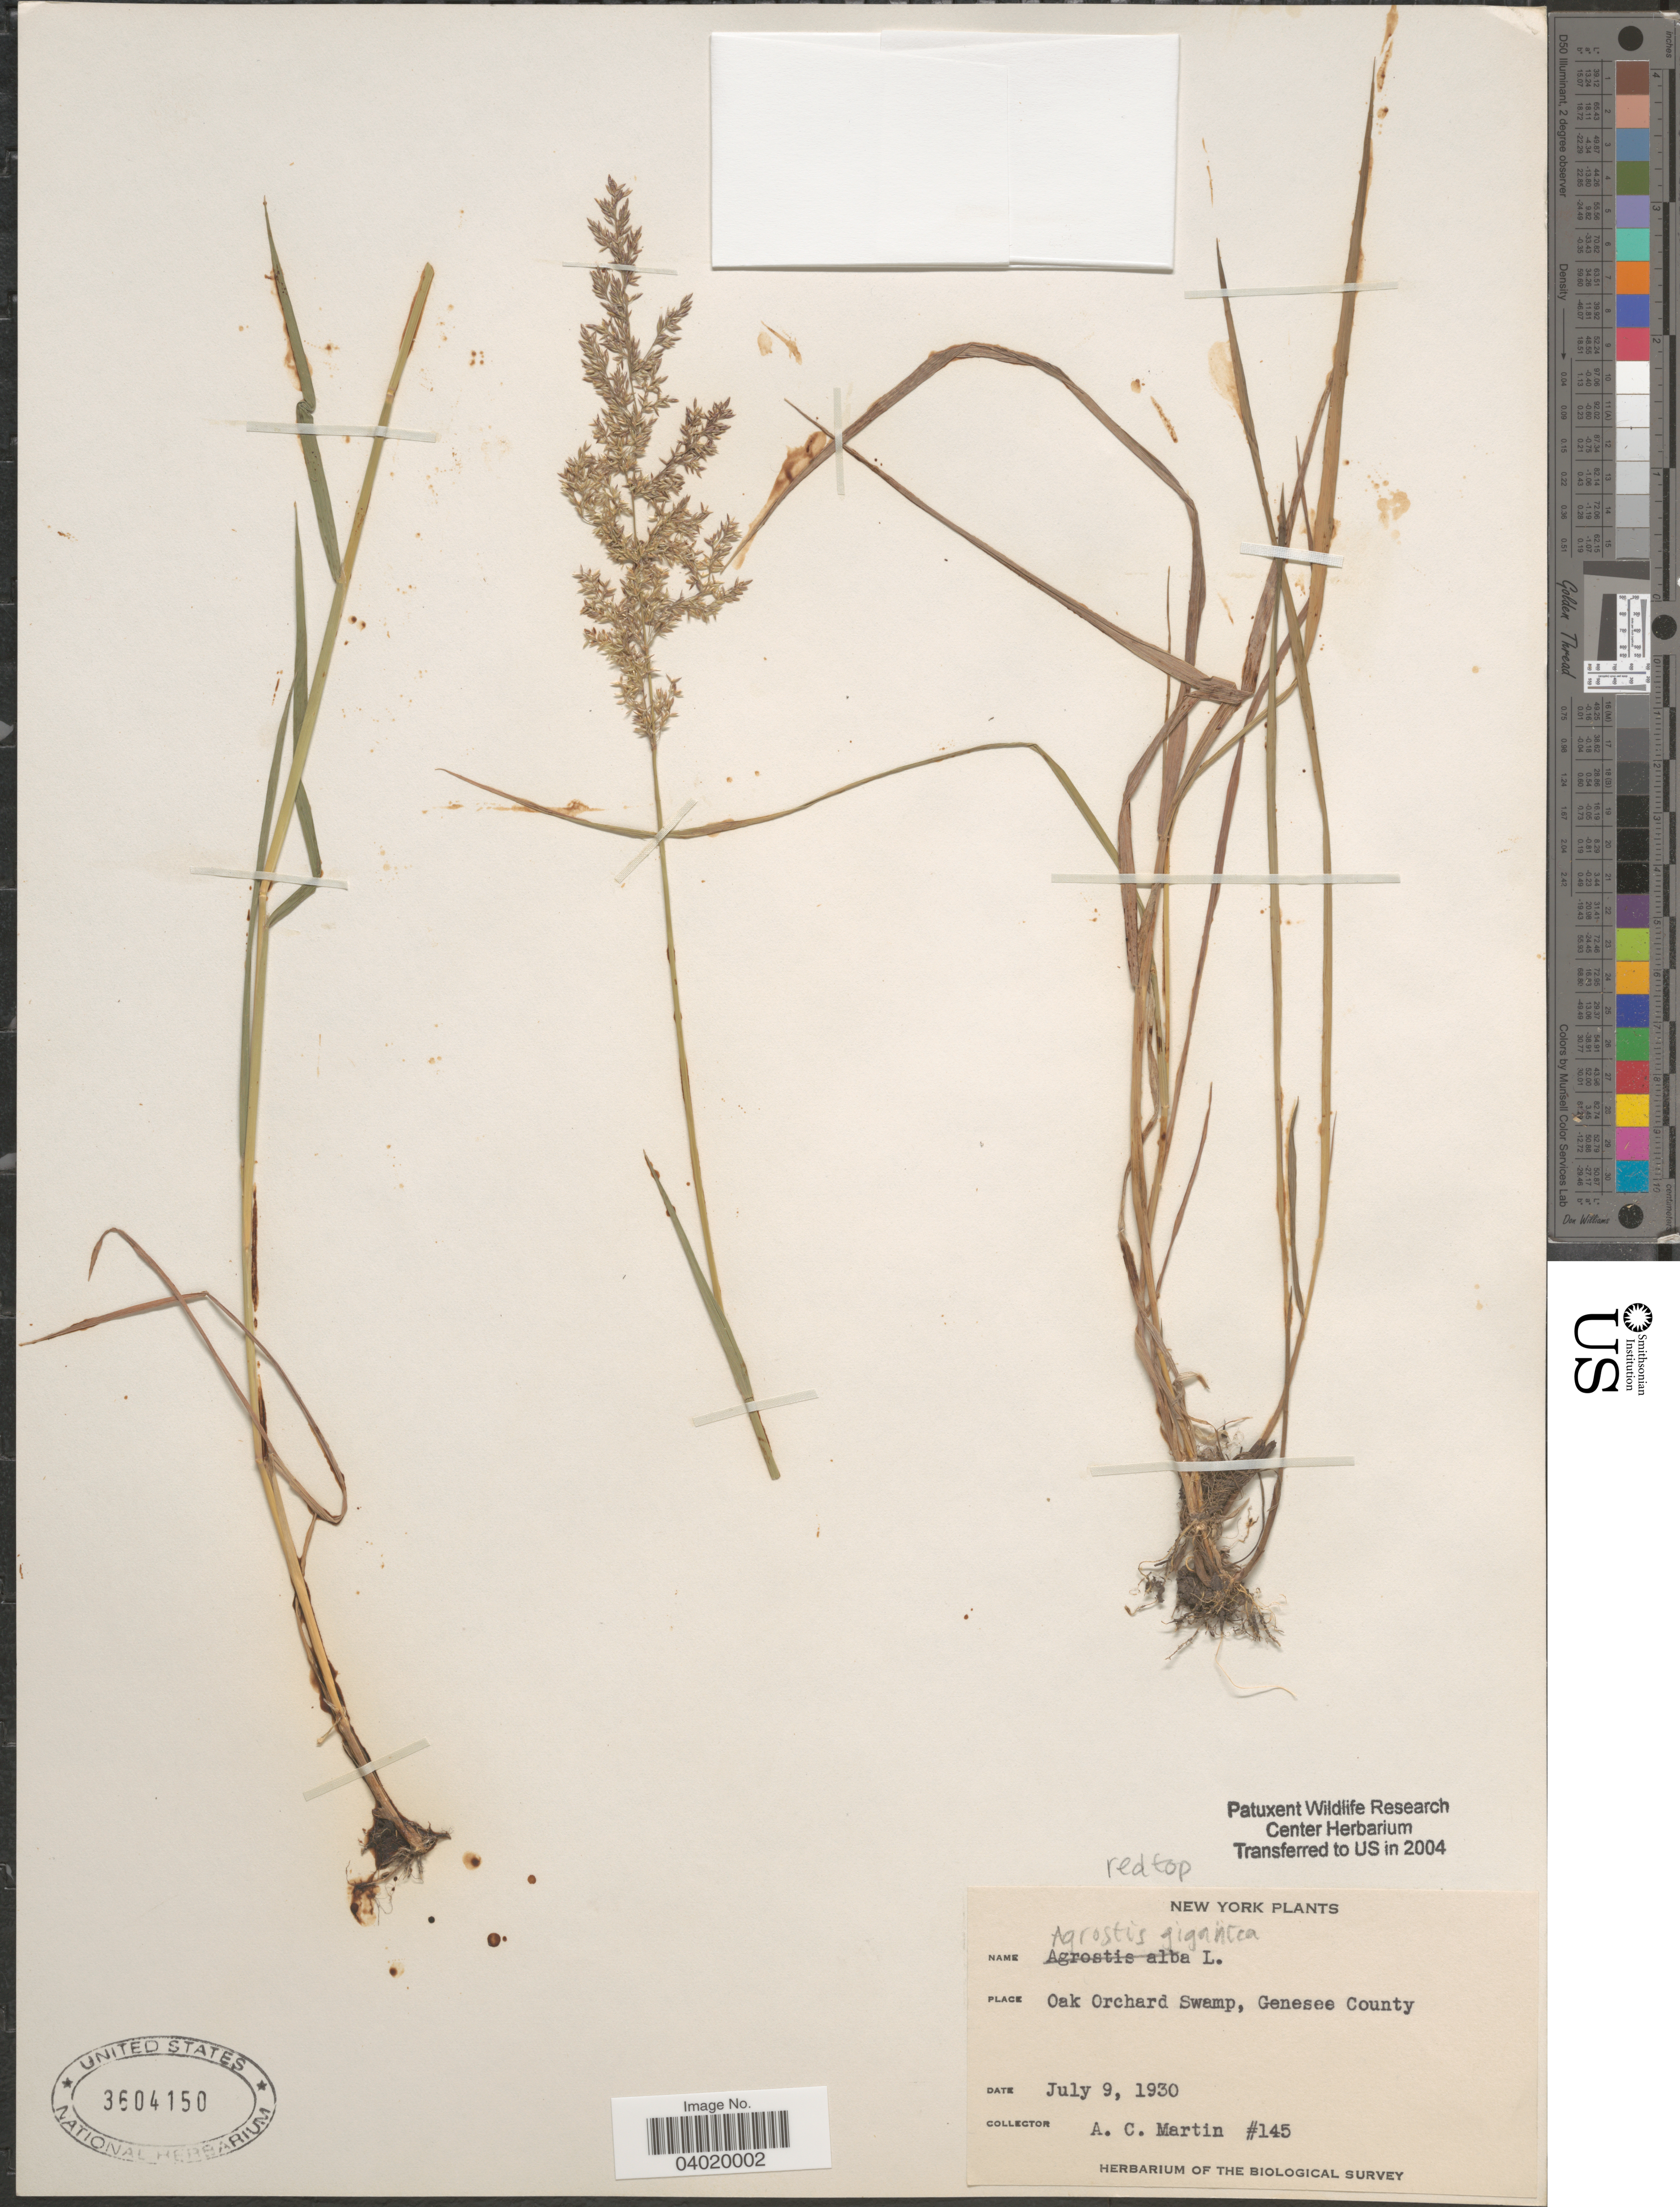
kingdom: Plantae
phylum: Tracheophyta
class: Liliopsida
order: Poales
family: Poaceae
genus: Agrostis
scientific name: Agrostis gigantea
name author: Roth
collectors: A. C. Martin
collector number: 145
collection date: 1930-07-09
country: United States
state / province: New York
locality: Oak Orchard Swamp, Genesee County.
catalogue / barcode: US 3604150